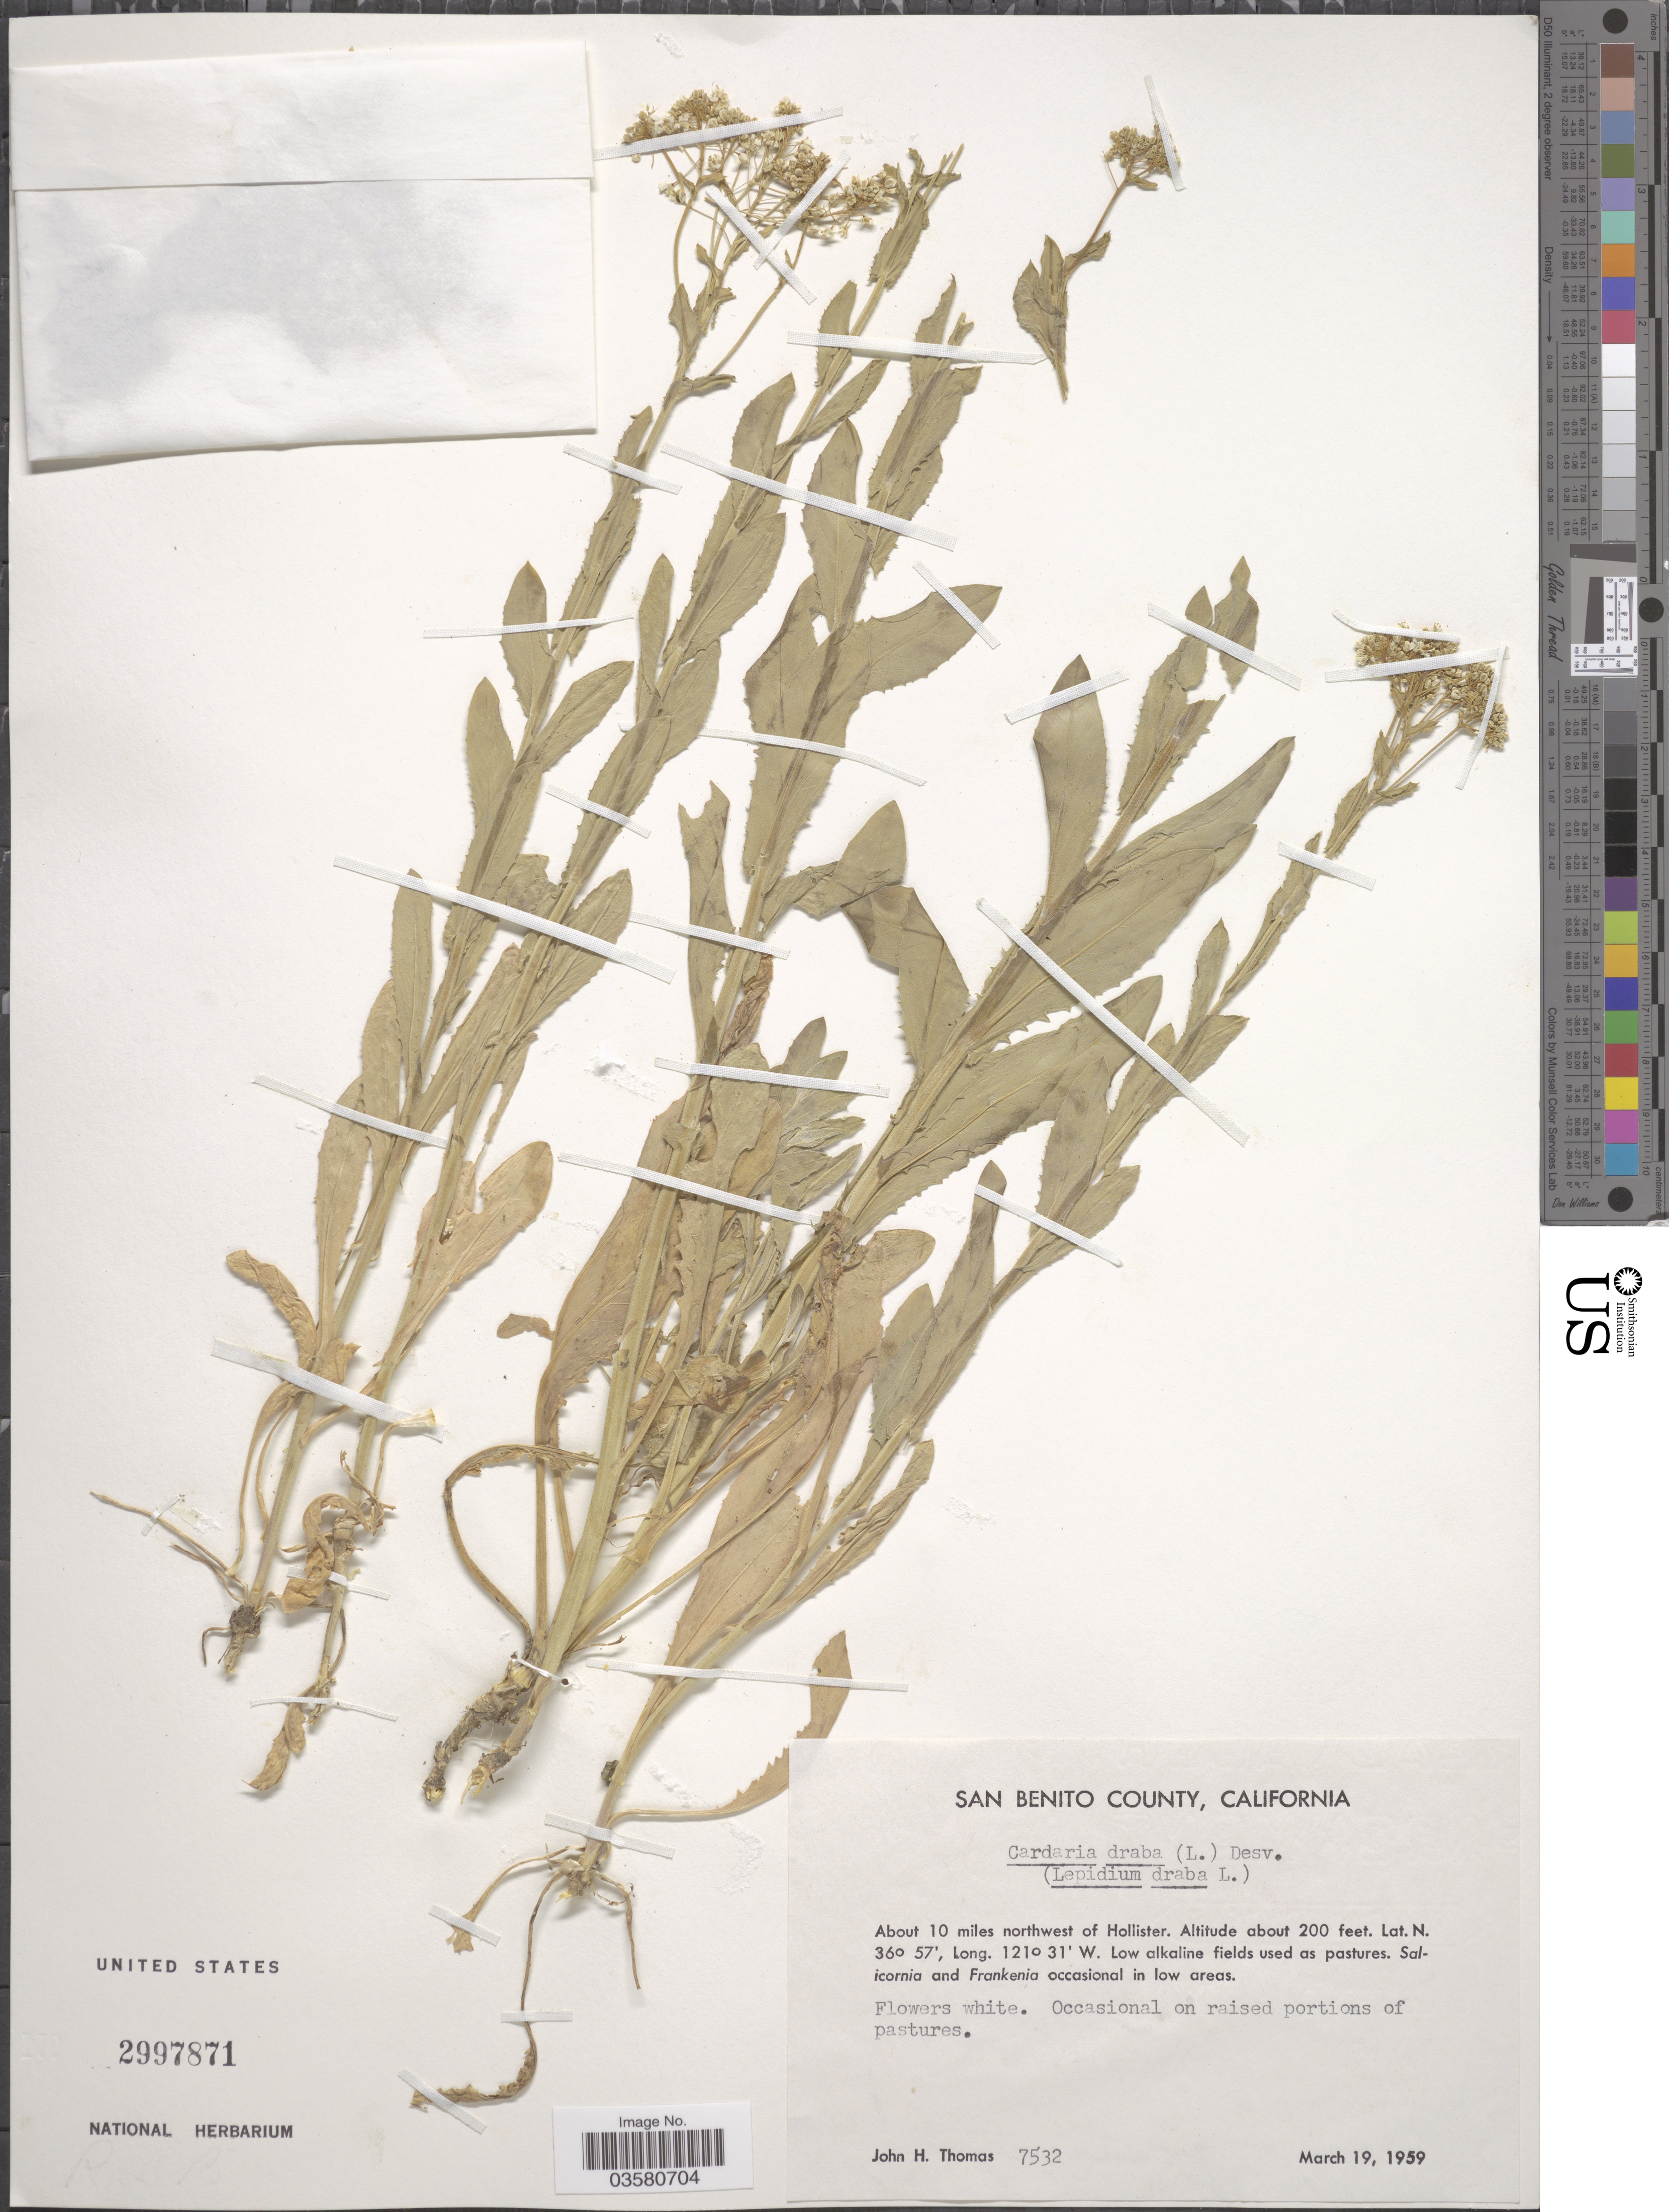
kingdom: Plantae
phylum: Tracheophyta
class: Magnoliopsida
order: Brassicales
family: Brassicaceae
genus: Lepidium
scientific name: Lepidium draba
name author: L.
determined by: Al-Shehbaz, I. A., (MO), Missouri Botanical Garden (UNITED STATES)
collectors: J. H. Thomas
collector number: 7532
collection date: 1959-03-19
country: United States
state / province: California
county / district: San Benito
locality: San Benito County. About 10 miles northwest of Hollister.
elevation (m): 61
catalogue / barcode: US 2997871